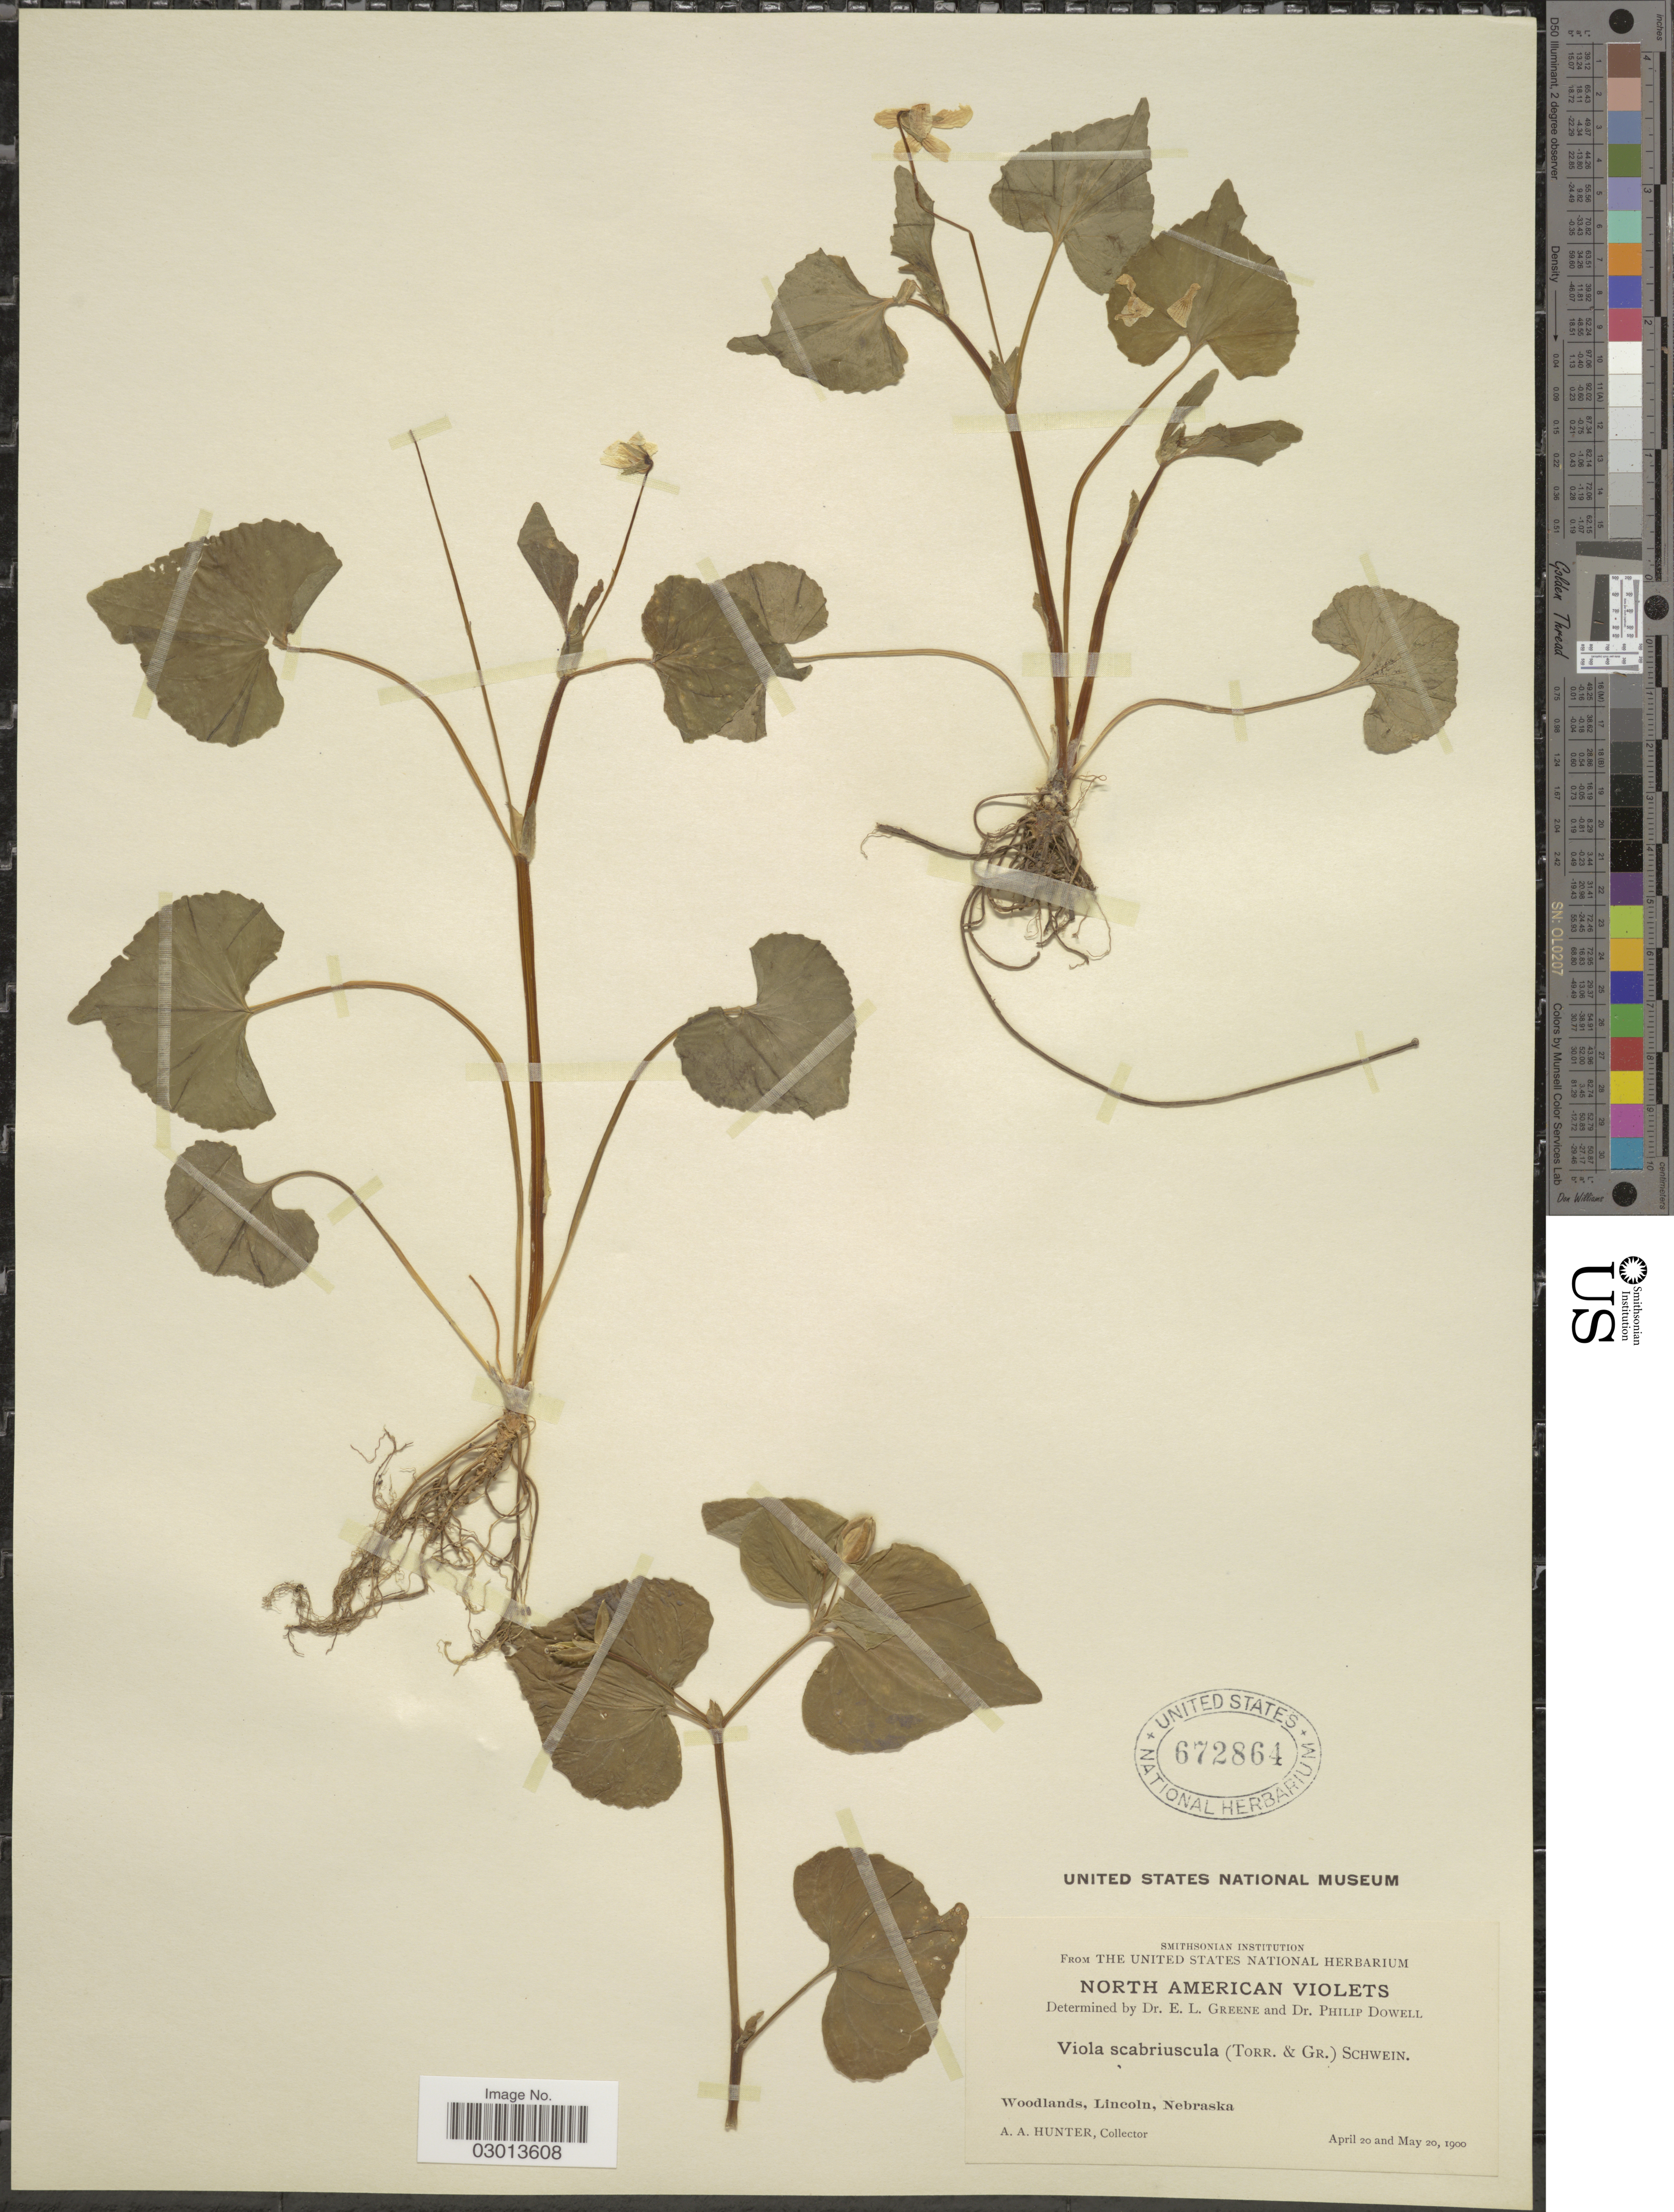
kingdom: Plantae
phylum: Tracheophyta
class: Magnoliopsida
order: Malpighiales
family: Violaceae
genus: Viola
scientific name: Viola pensylvanica var. leiocarpa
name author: (Fernald & Wiegand) Fernald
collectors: A. Hunter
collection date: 1900-04-20/1900-05-20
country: United States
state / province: Nebraska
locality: Woodlands, Lincoln.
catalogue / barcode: US 672864